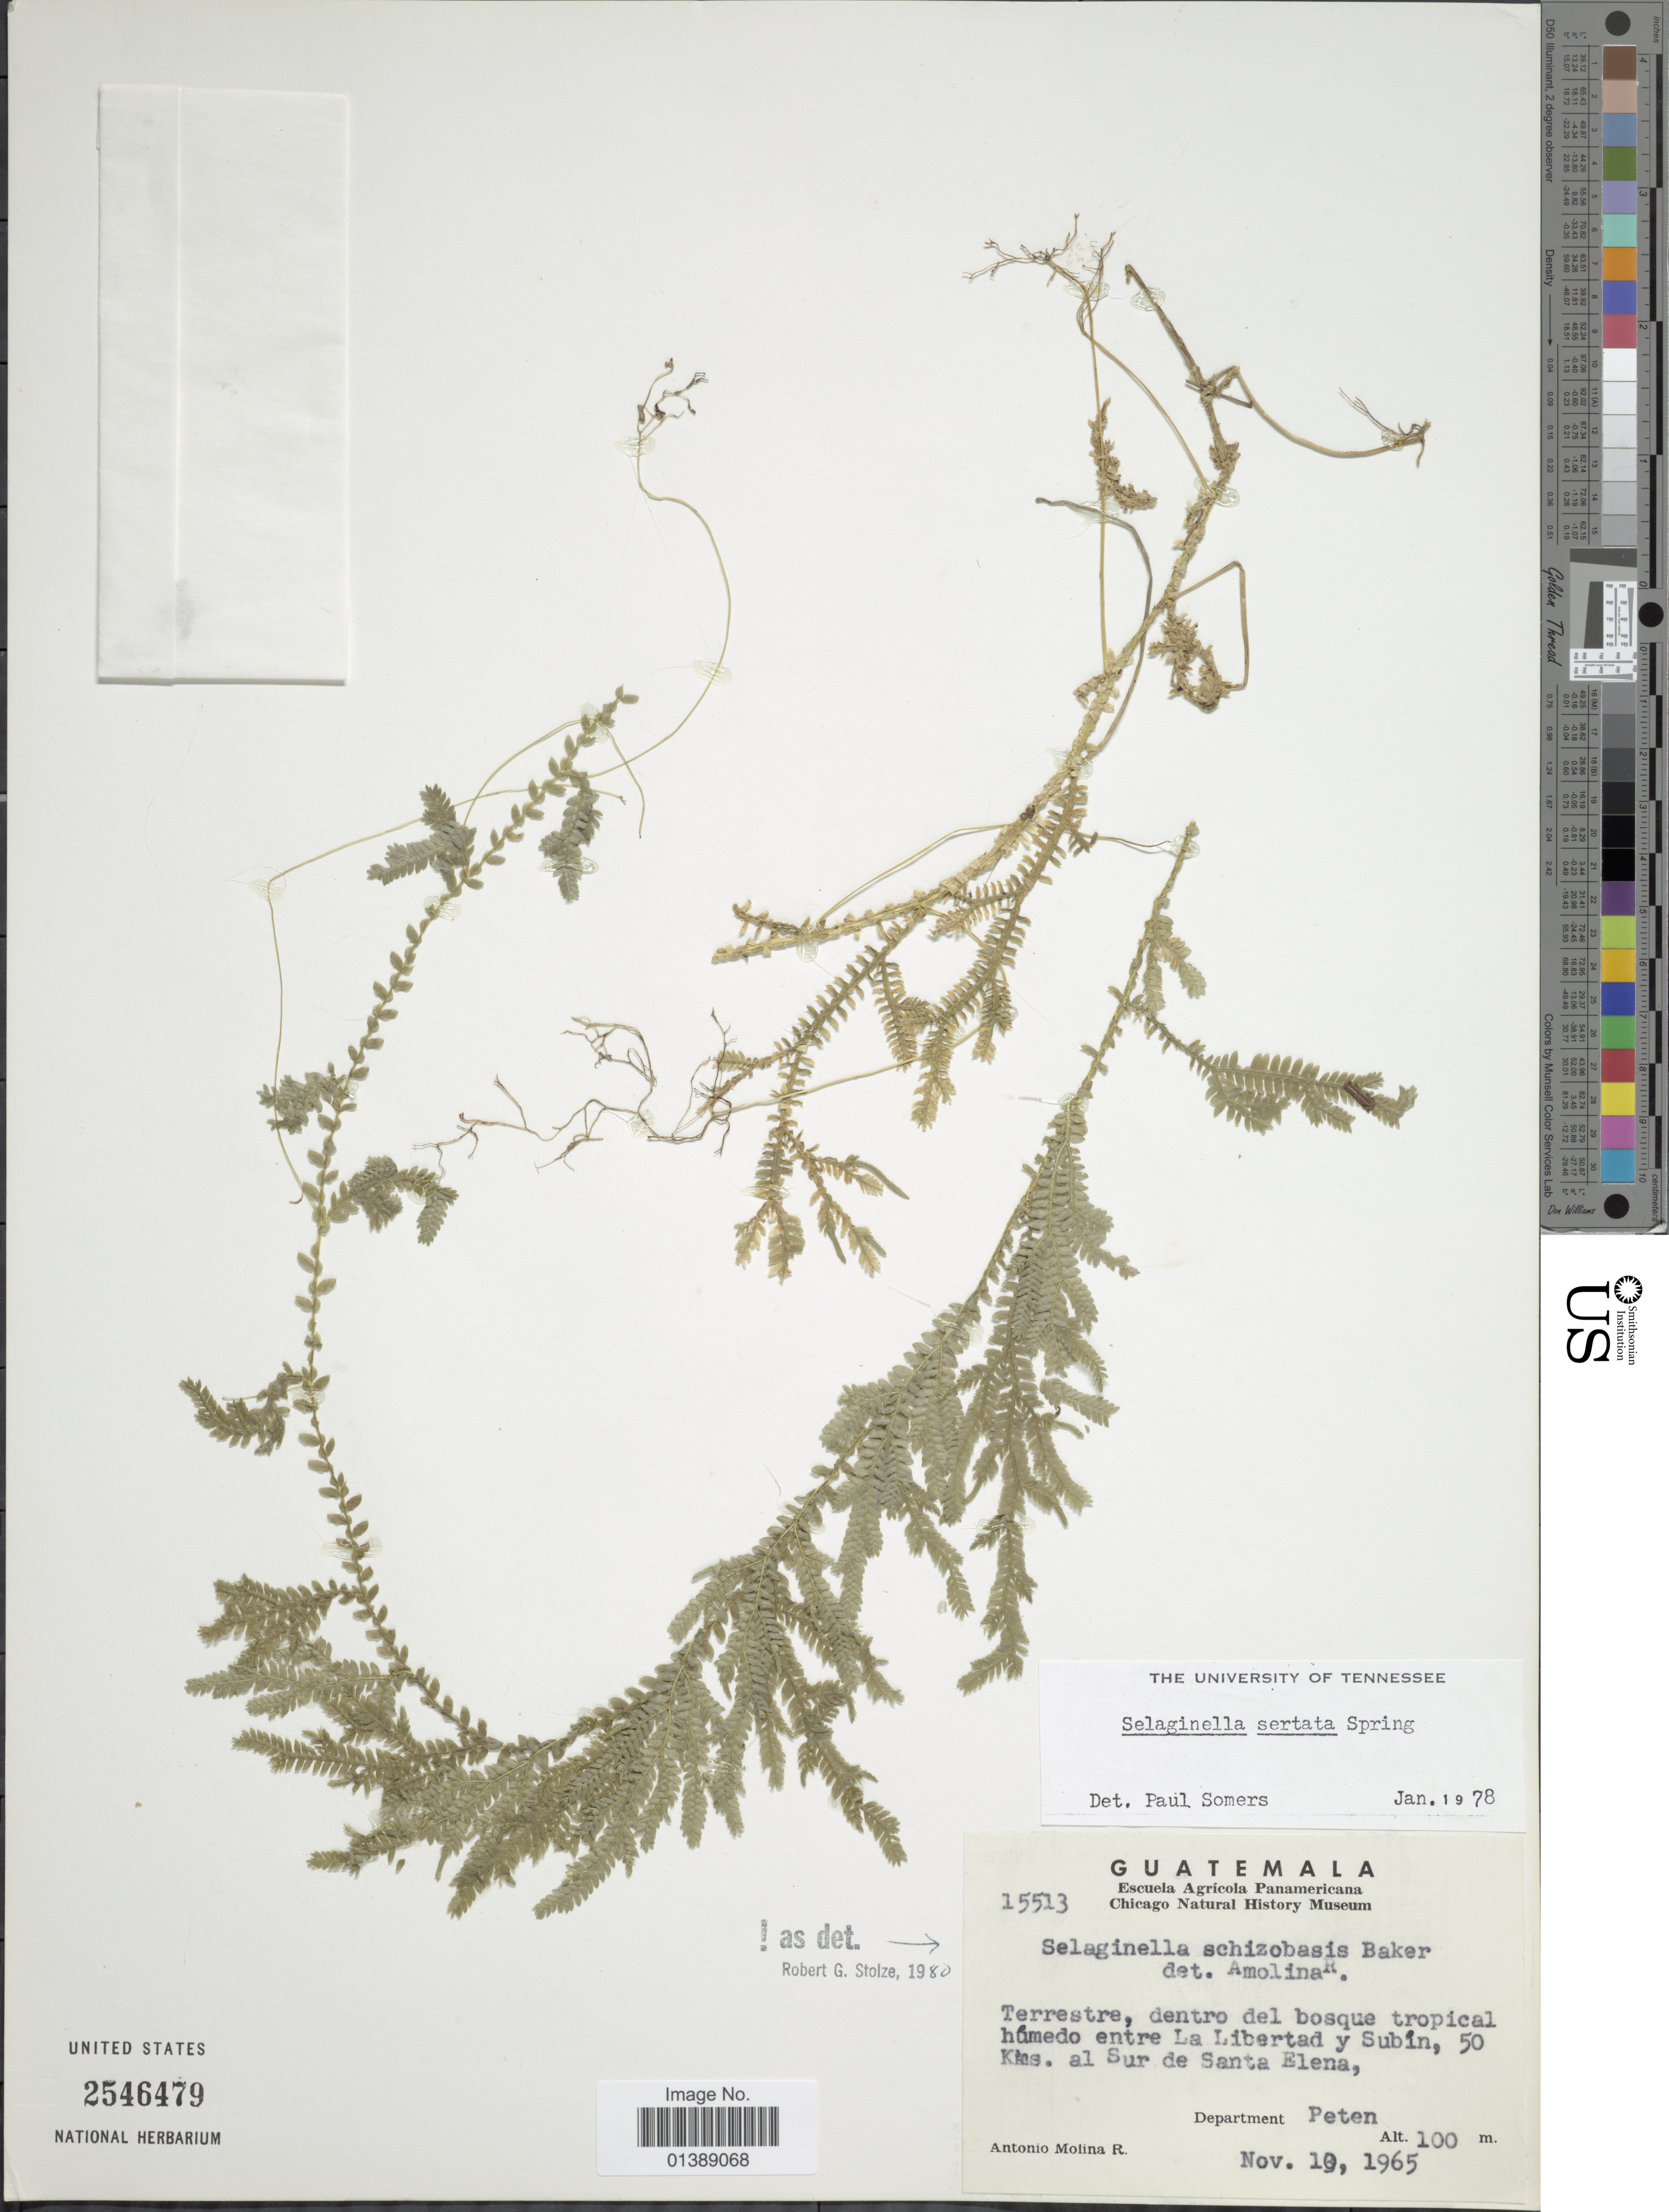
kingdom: Plantae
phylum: Tracheophyta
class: Lycopodiopsida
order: Selaginellales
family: Selaginellaceae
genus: Selaginella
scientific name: Selaginella schizobasis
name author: Baker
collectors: A. Molina R.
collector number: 15513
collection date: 1965-11-10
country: Guatemala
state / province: El Petén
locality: Entre La Libertad y Subín, 50 kms al Sur de Santa Elena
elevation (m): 100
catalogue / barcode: US 2546479